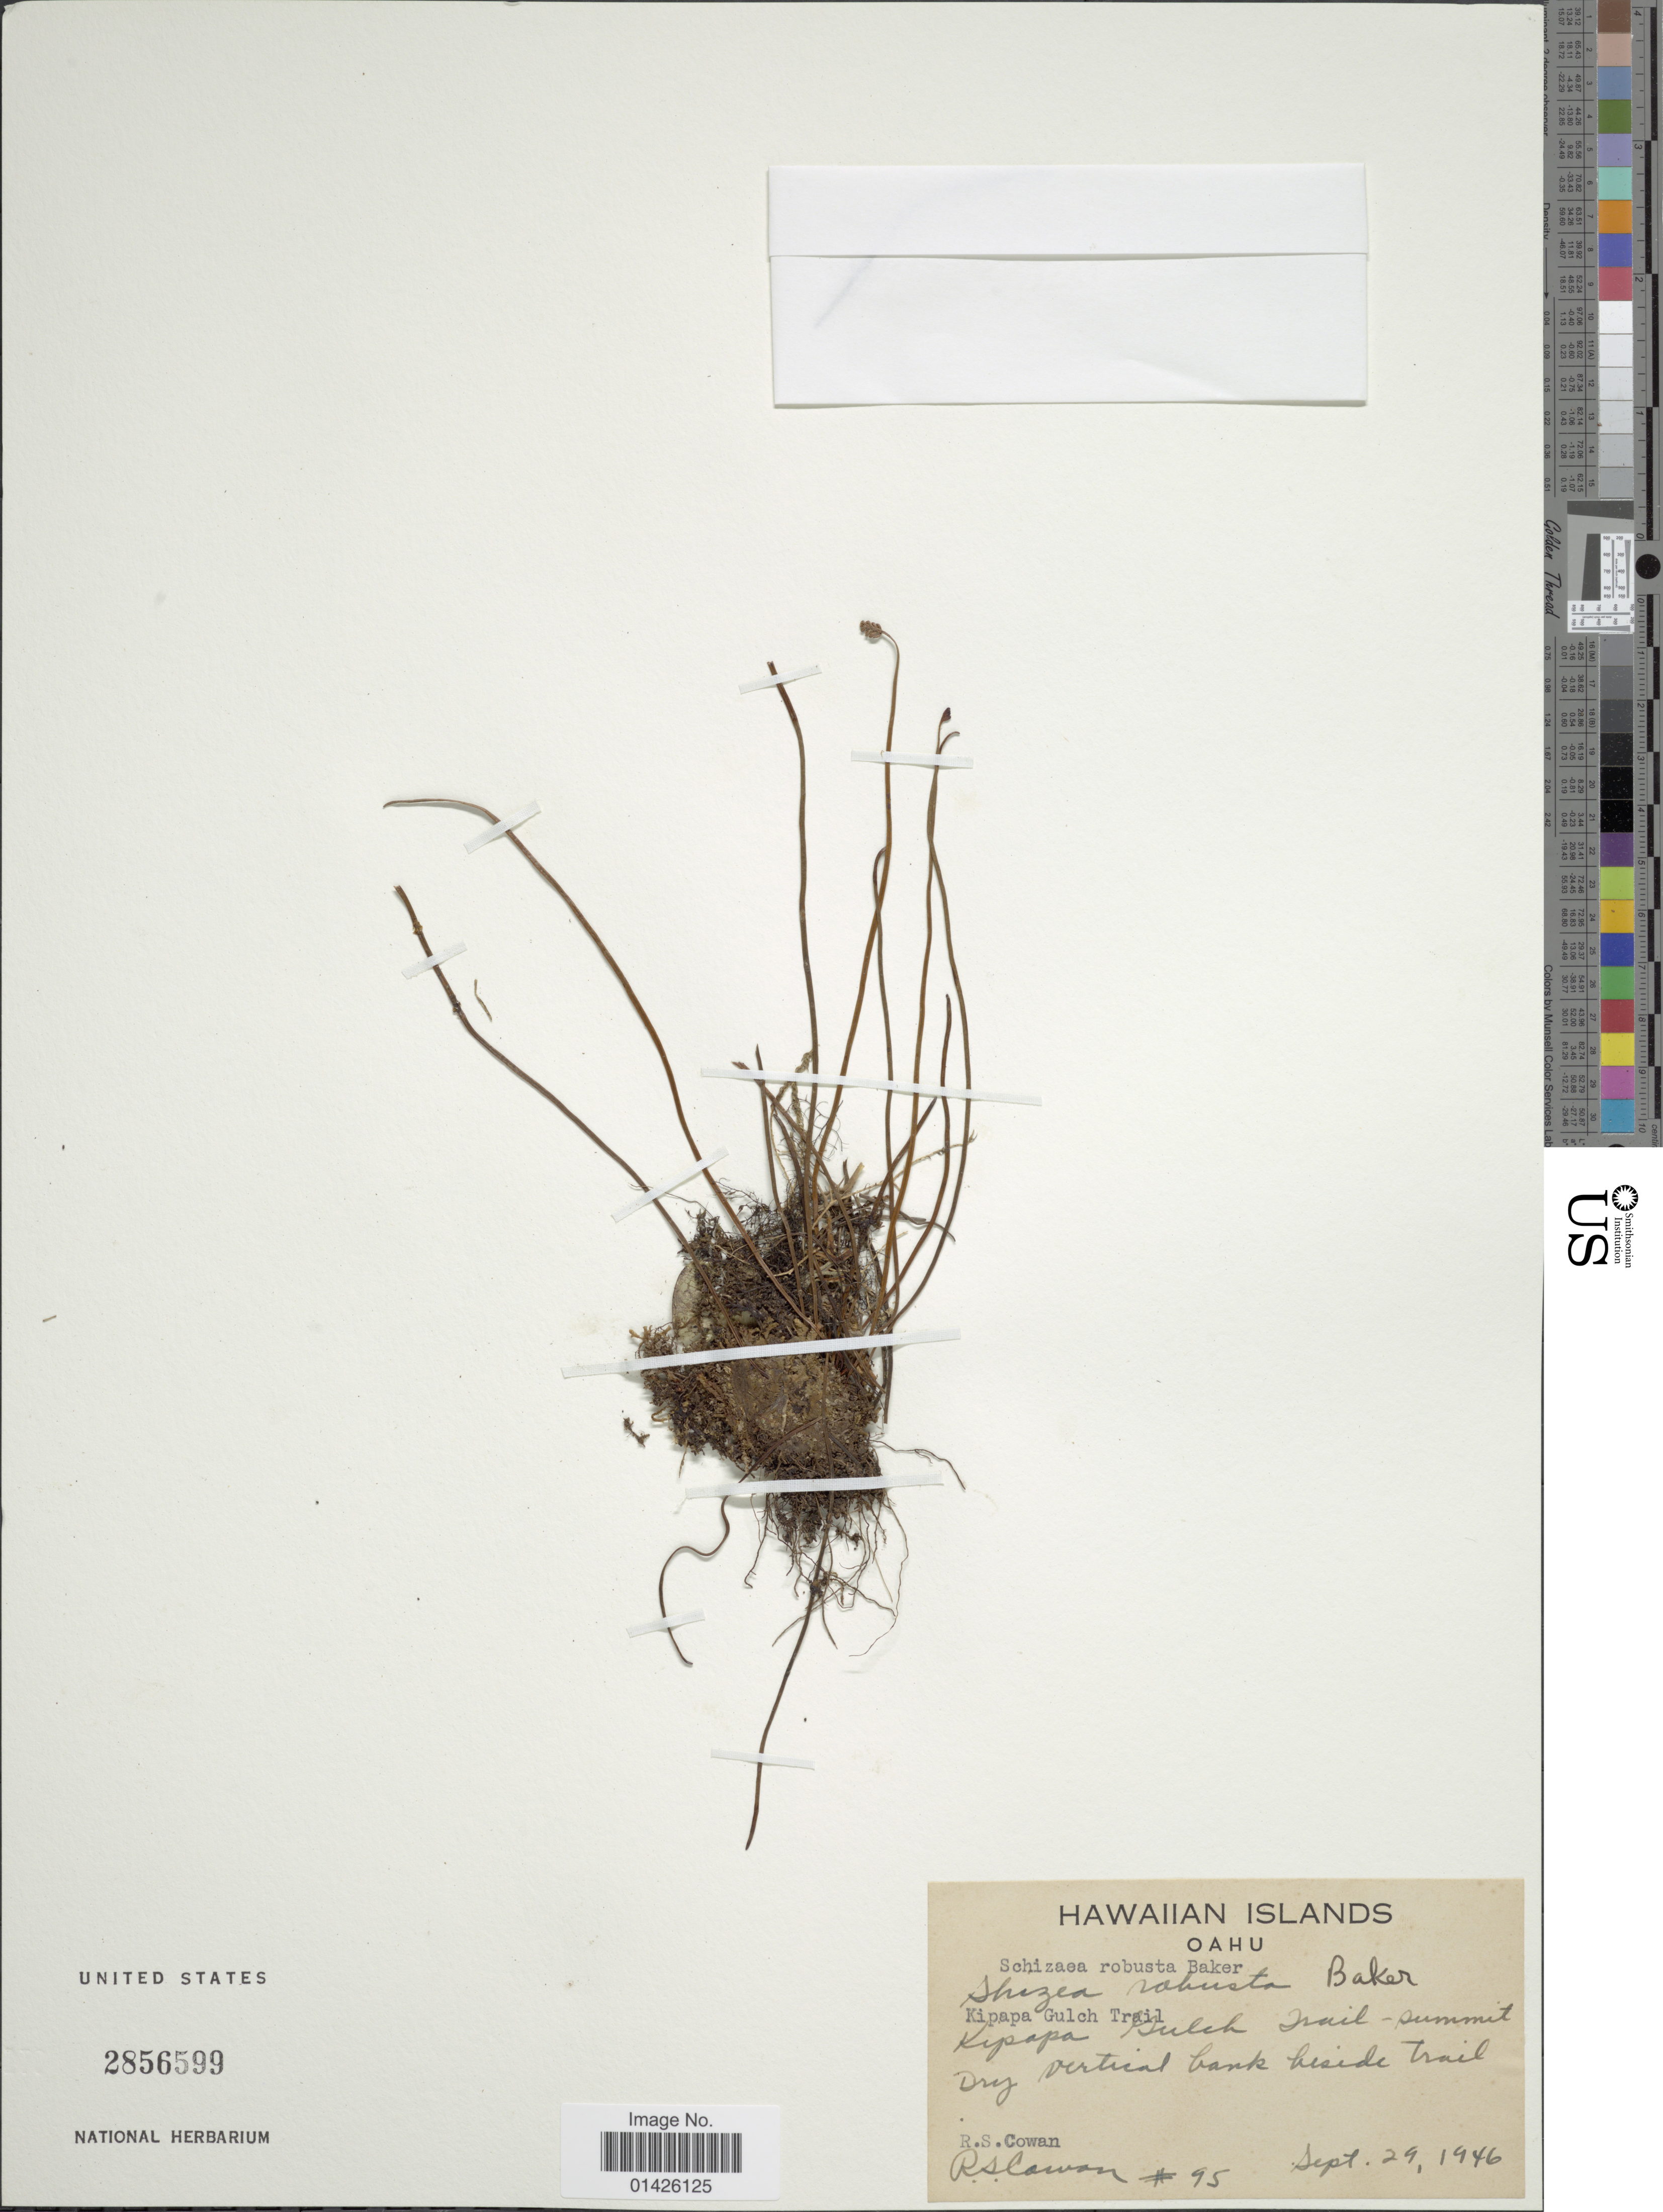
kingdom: Plantae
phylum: Tracheophyta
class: Polypodiopsida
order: Schizaeales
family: Schizaeaceae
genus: Schizaea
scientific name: Schizaea robusta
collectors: R. S. Cowan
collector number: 95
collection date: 1946-09-29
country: United States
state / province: Hawaii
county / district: Honolulu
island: Oahu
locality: awaiian Island, Oahu, Kipapa Gulch Trail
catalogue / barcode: US 2856599